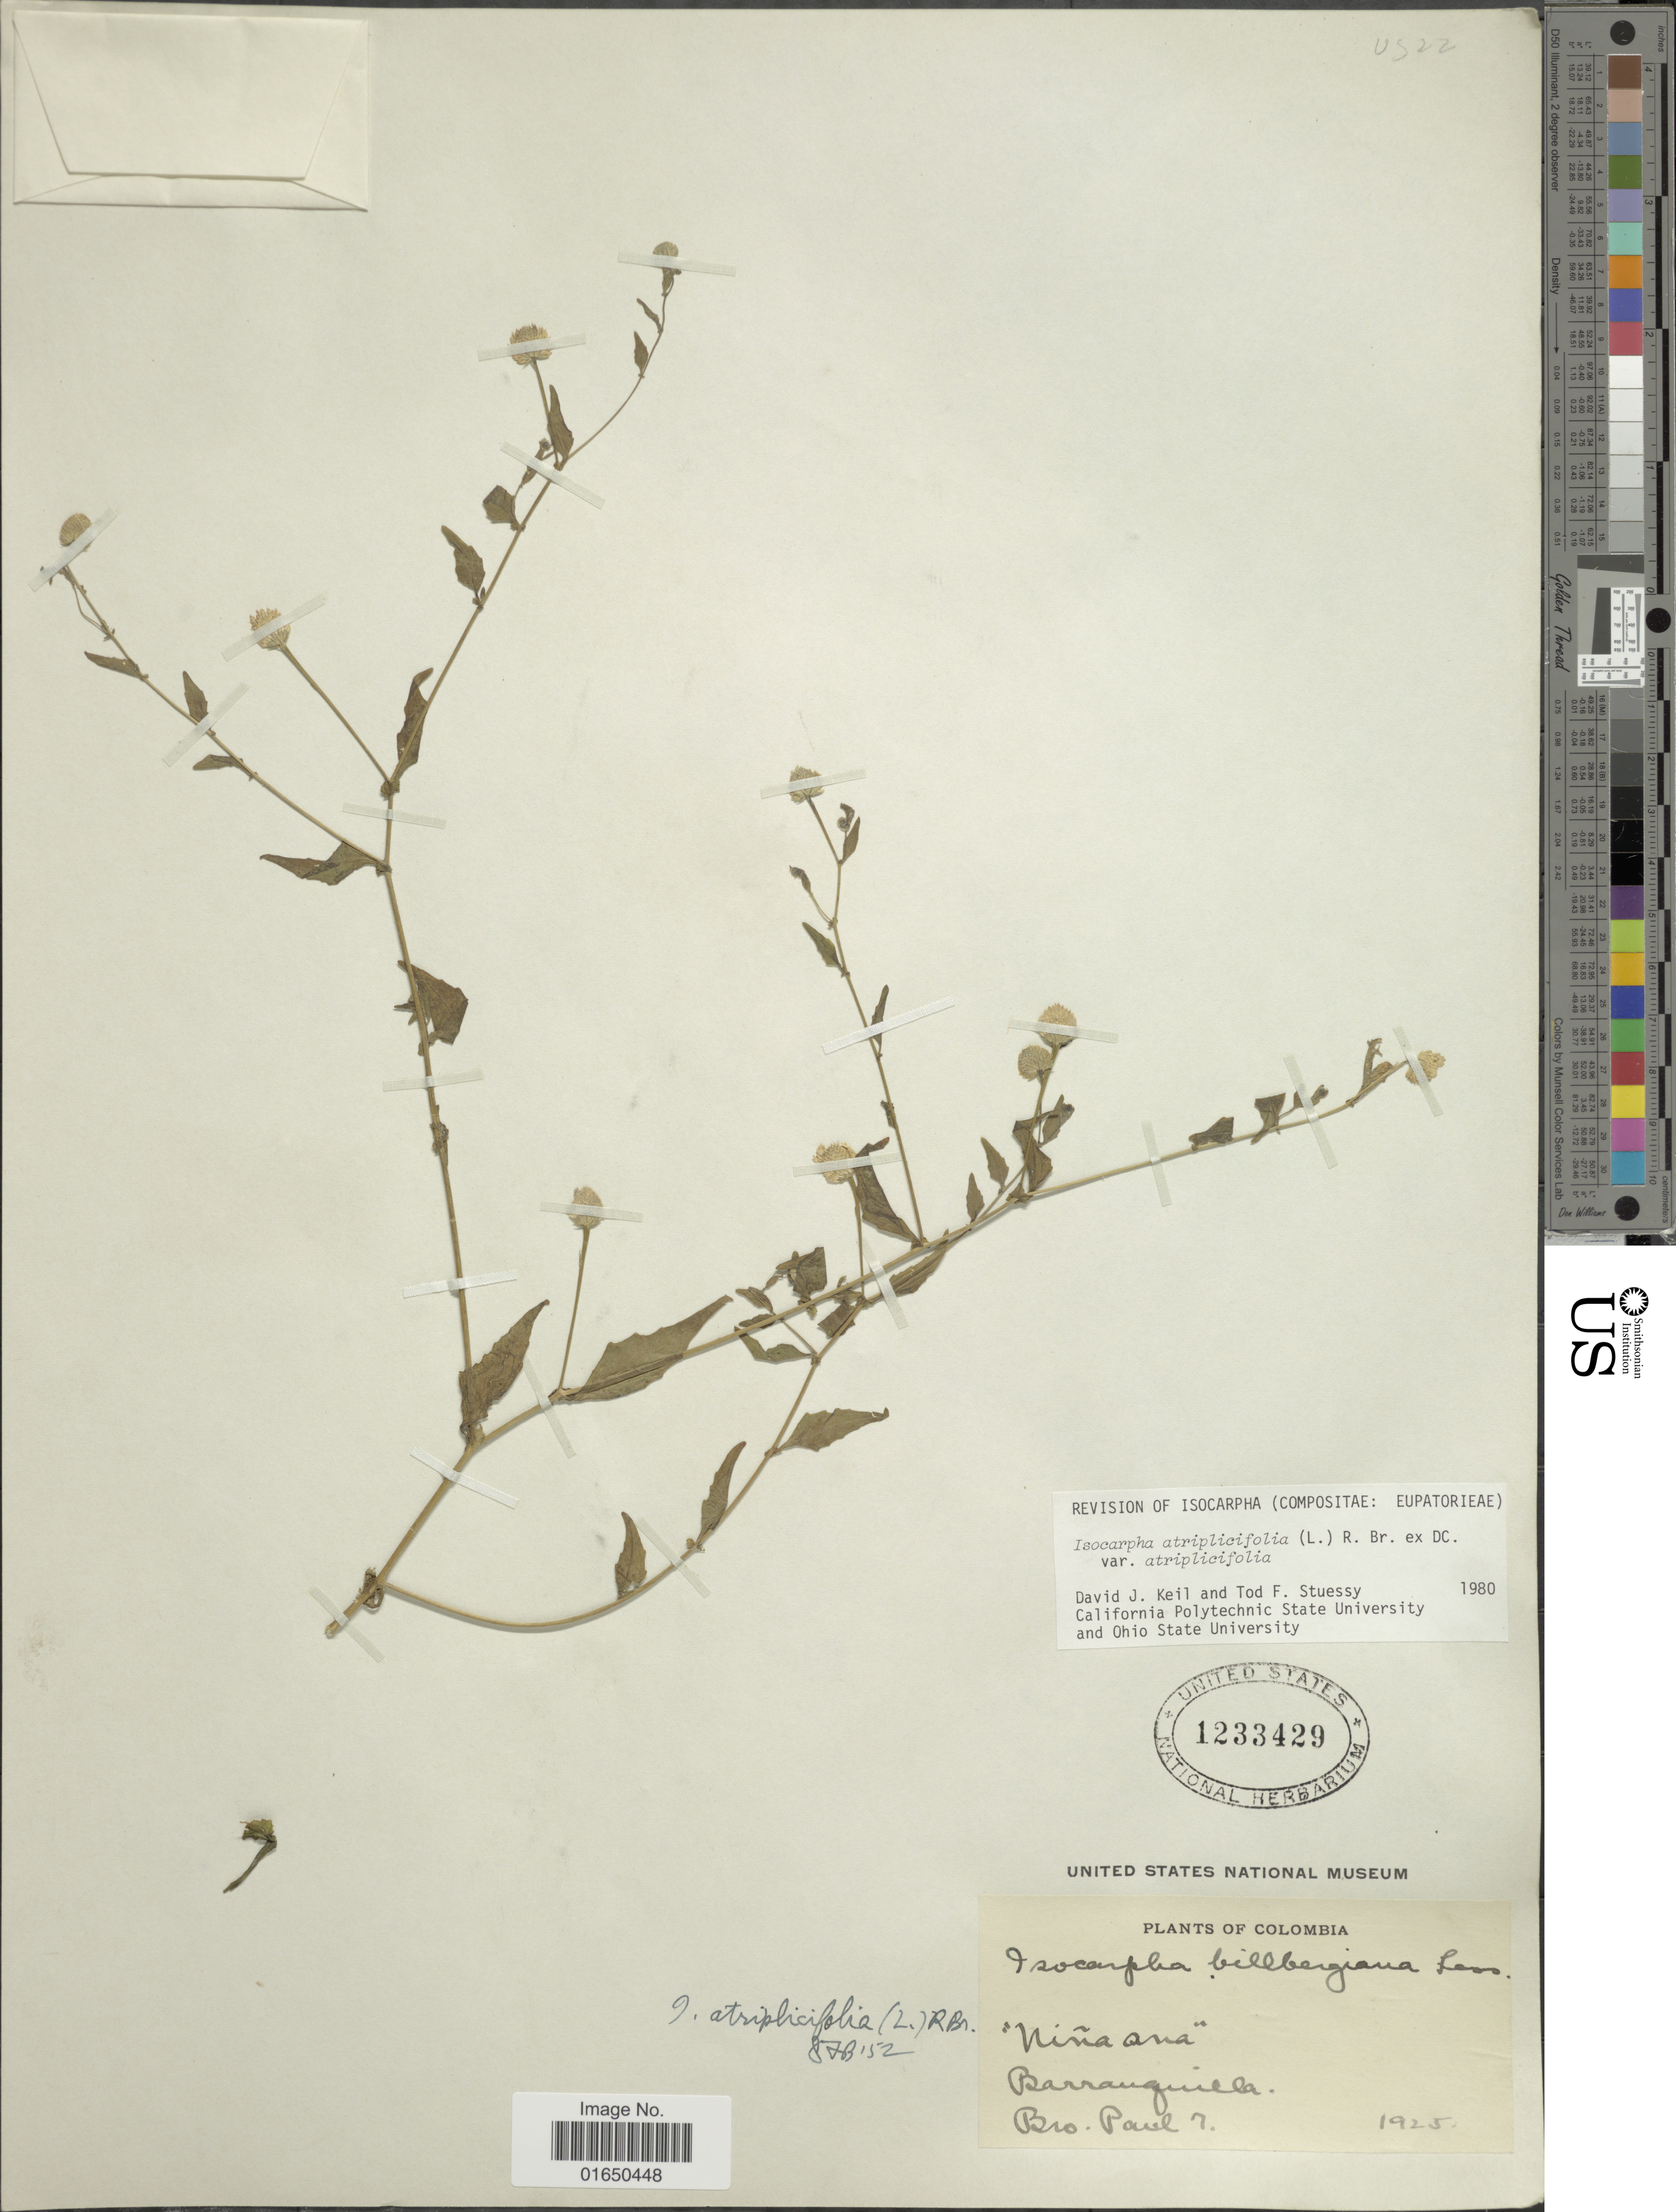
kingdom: Plantae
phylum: Tracheophyta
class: Magnoliopsida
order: Asterales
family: Asteraceae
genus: Isocarpha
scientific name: Isocarpha atriplicifolia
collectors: B. Paul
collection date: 1925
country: Colombia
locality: Niña ana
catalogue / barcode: US 1233429